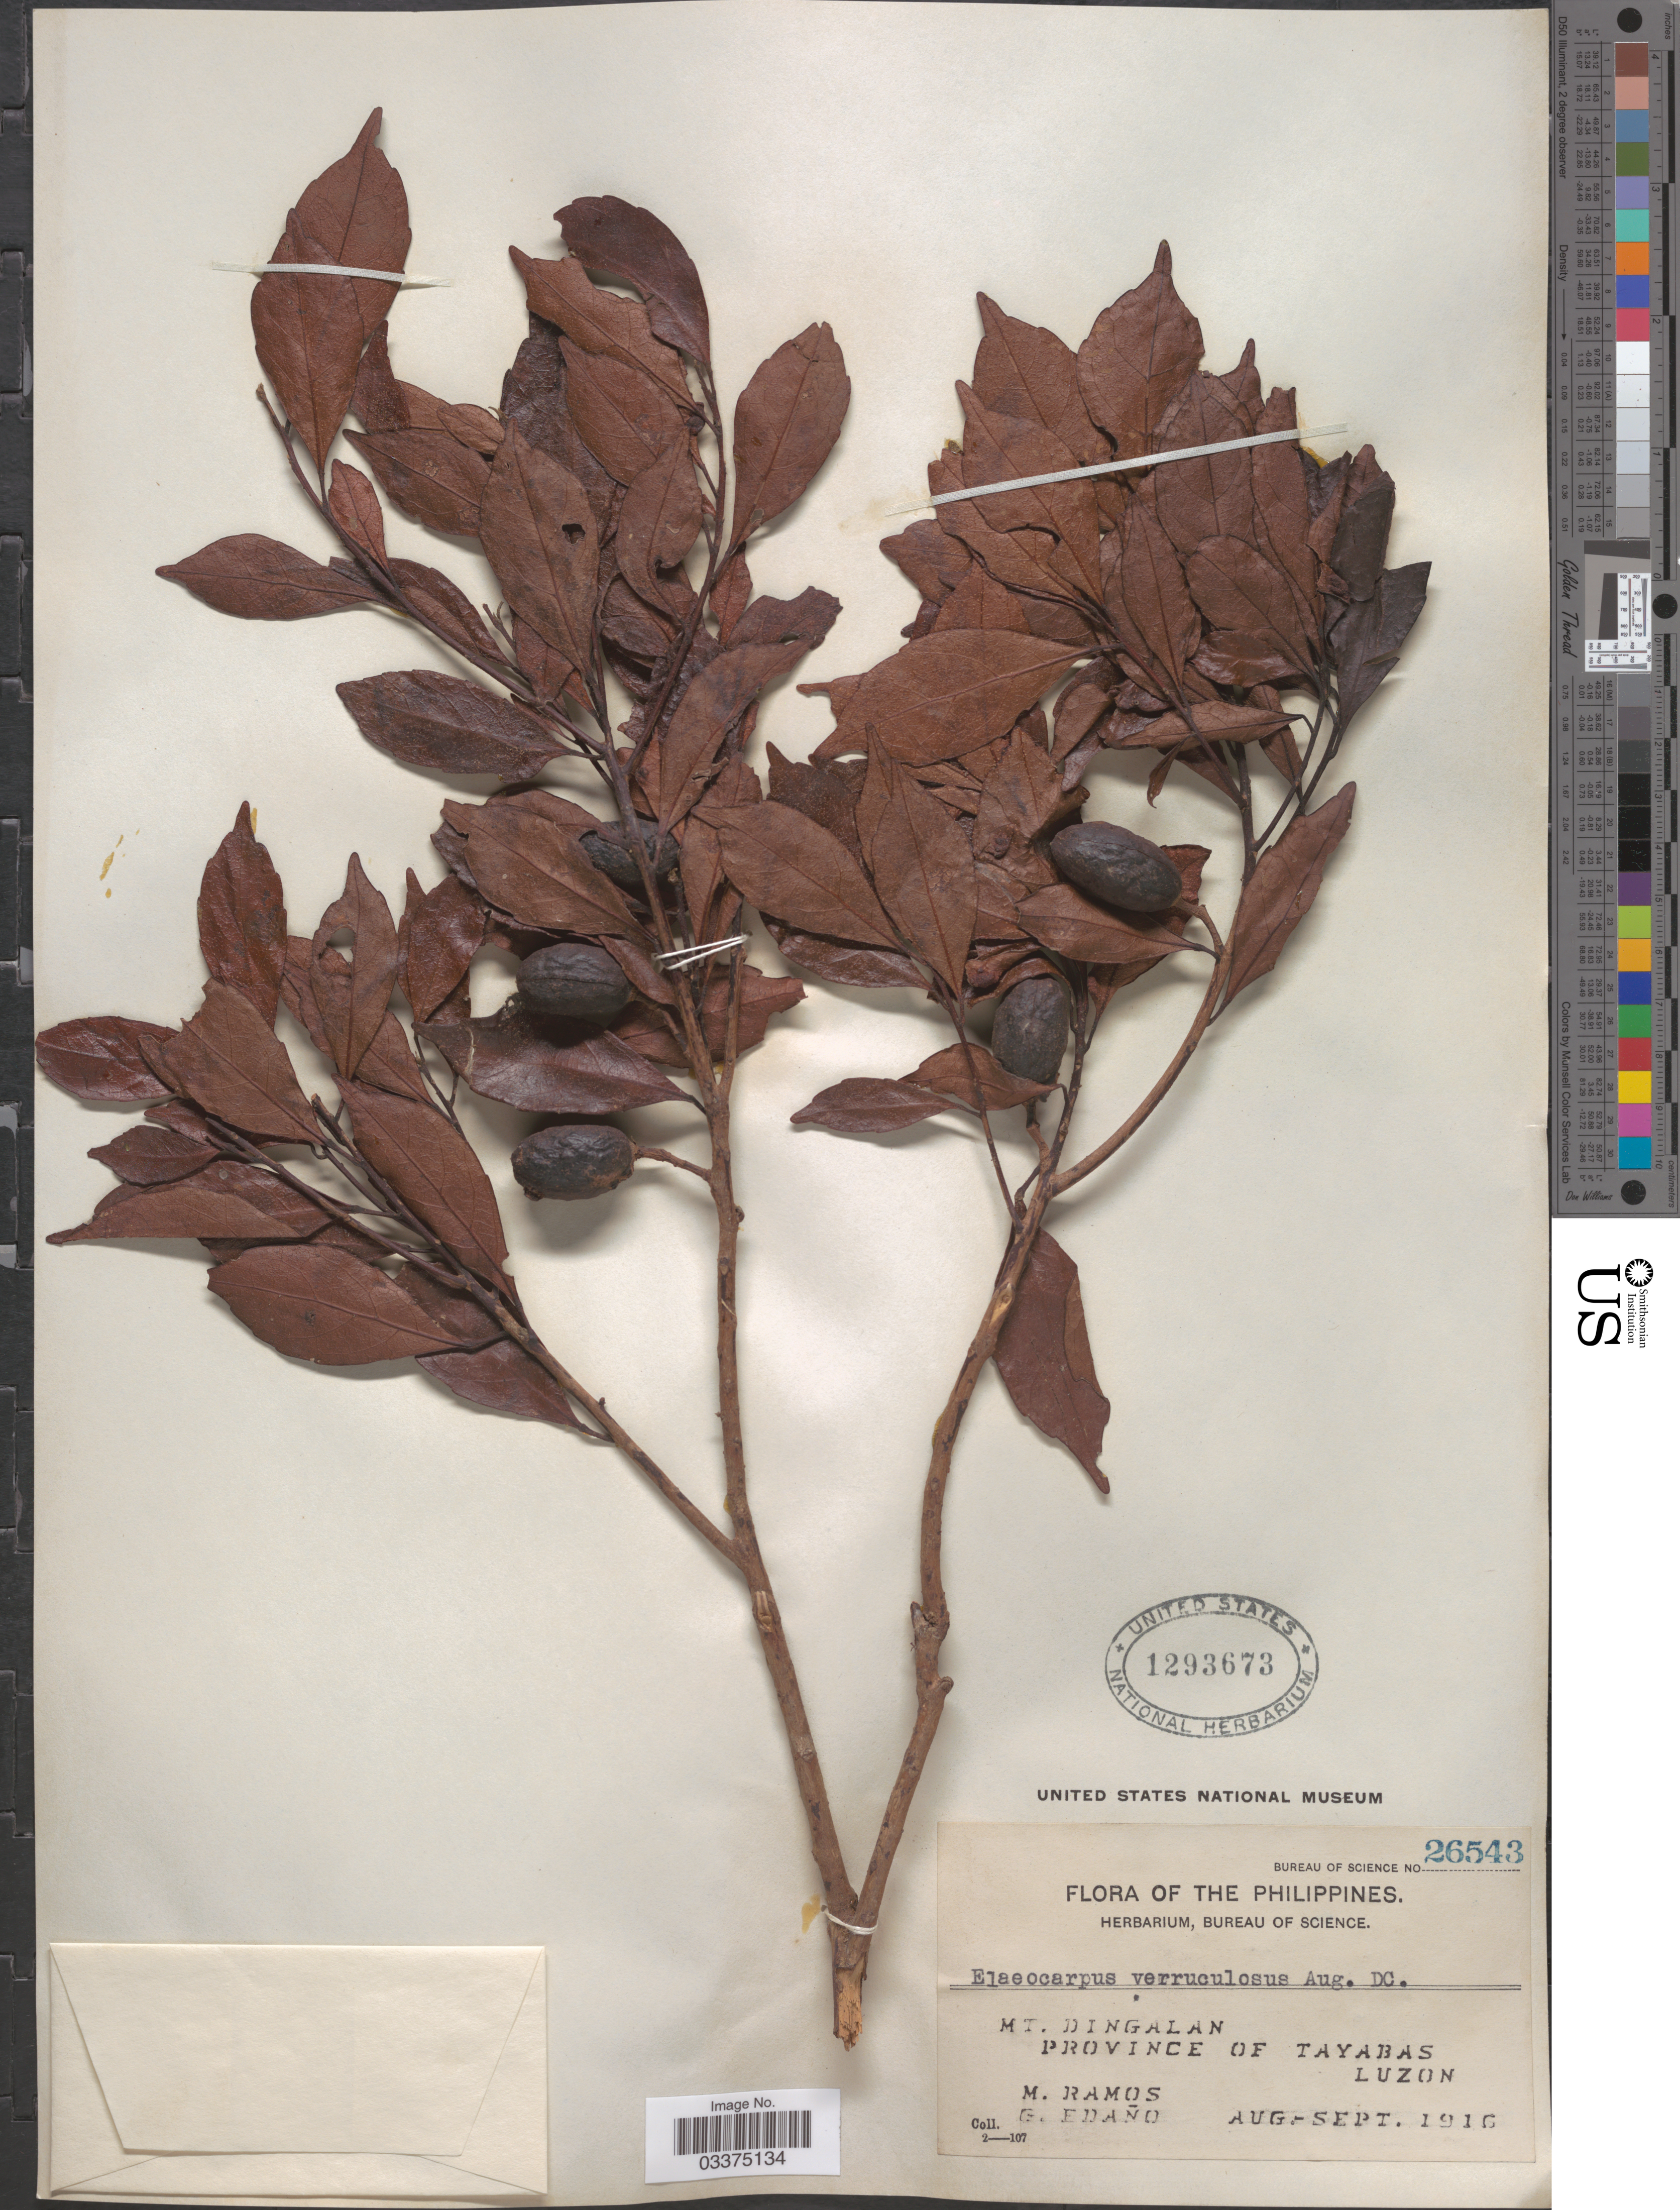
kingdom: Plantae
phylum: Tracheophyta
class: Magnoliopsida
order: Oxalidales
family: Elaeocarpaceae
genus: Elaeocarpus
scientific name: Elaeocarpus verruculosus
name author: A. DC. in Elmer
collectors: M. Ramos & G. Edaño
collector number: Bureau of Science 26543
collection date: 1916-08/1916-09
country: Philippines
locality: Mt. Dingalan. Province of Tayabas. Luzon.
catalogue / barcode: US 1293673